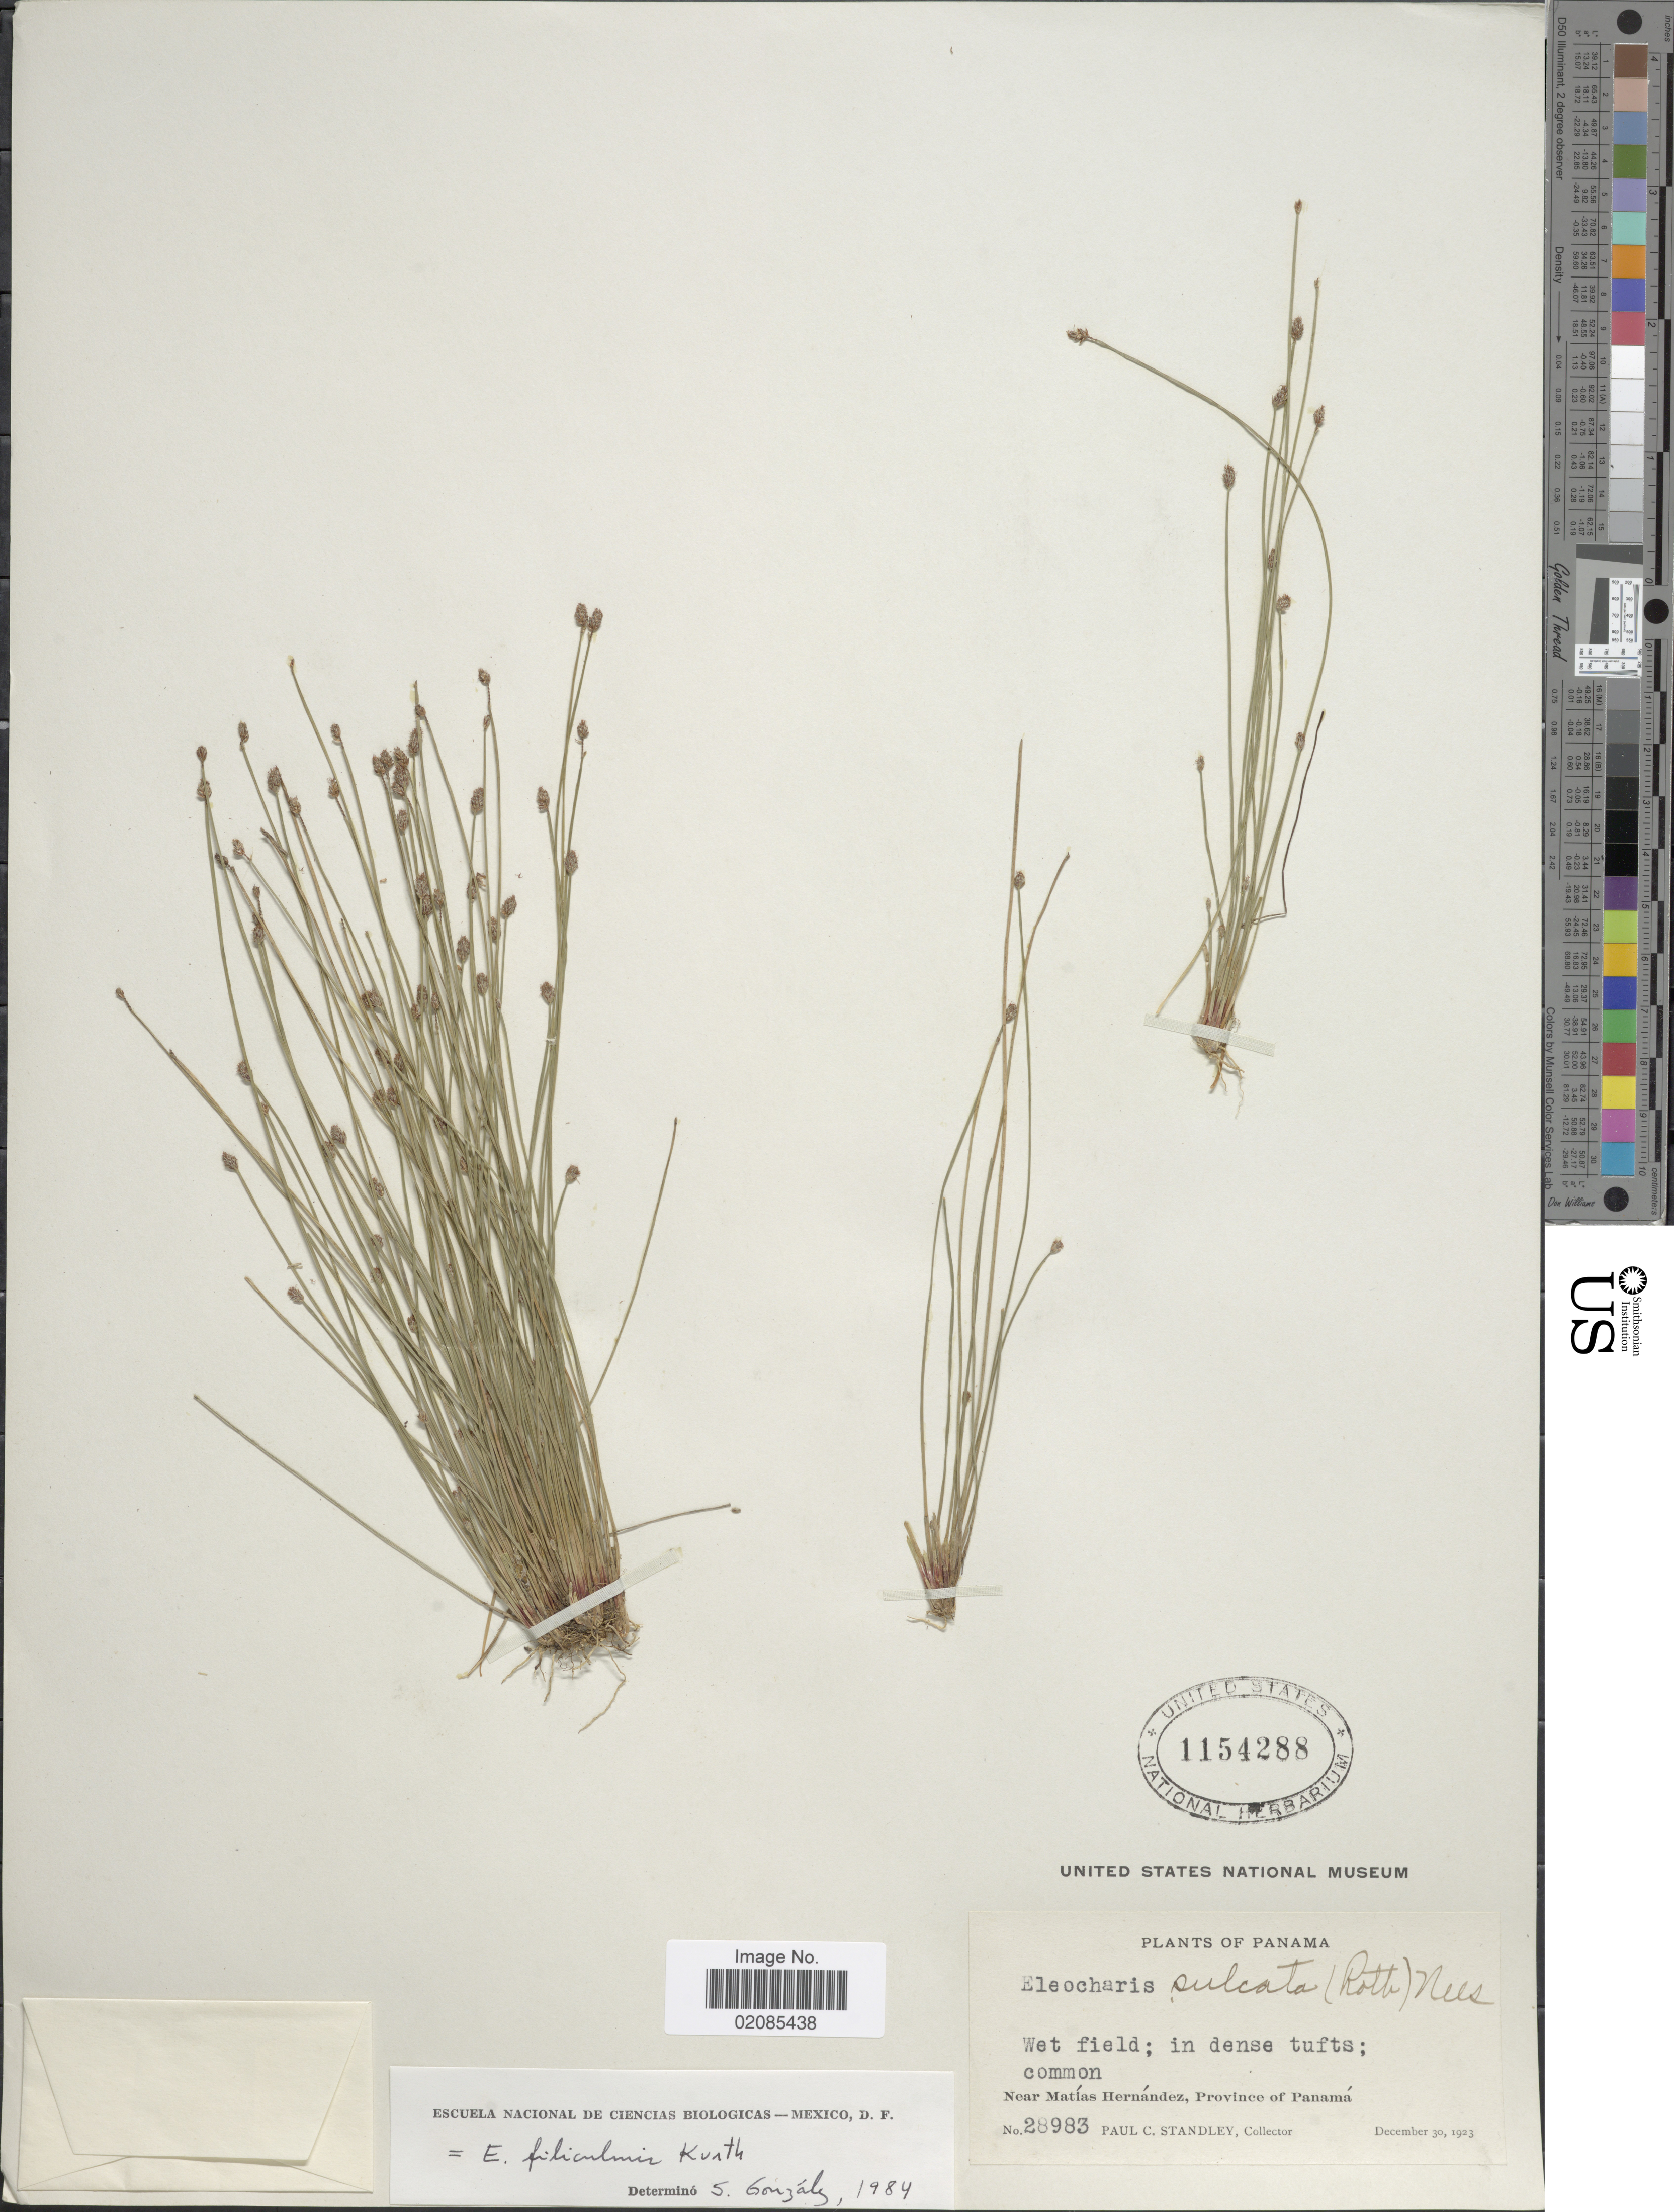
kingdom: Plantae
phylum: Tracheophyta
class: Liliopsida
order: Poales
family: Cyperaceae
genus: Eleocharis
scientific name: Eleocharis filiculmis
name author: Kunth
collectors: P. C. Standley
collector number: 28983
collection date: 1923-12-30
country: Panama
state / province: Panamá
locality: Wet field, Near Matias Hernandez.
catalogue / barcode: US 1154288